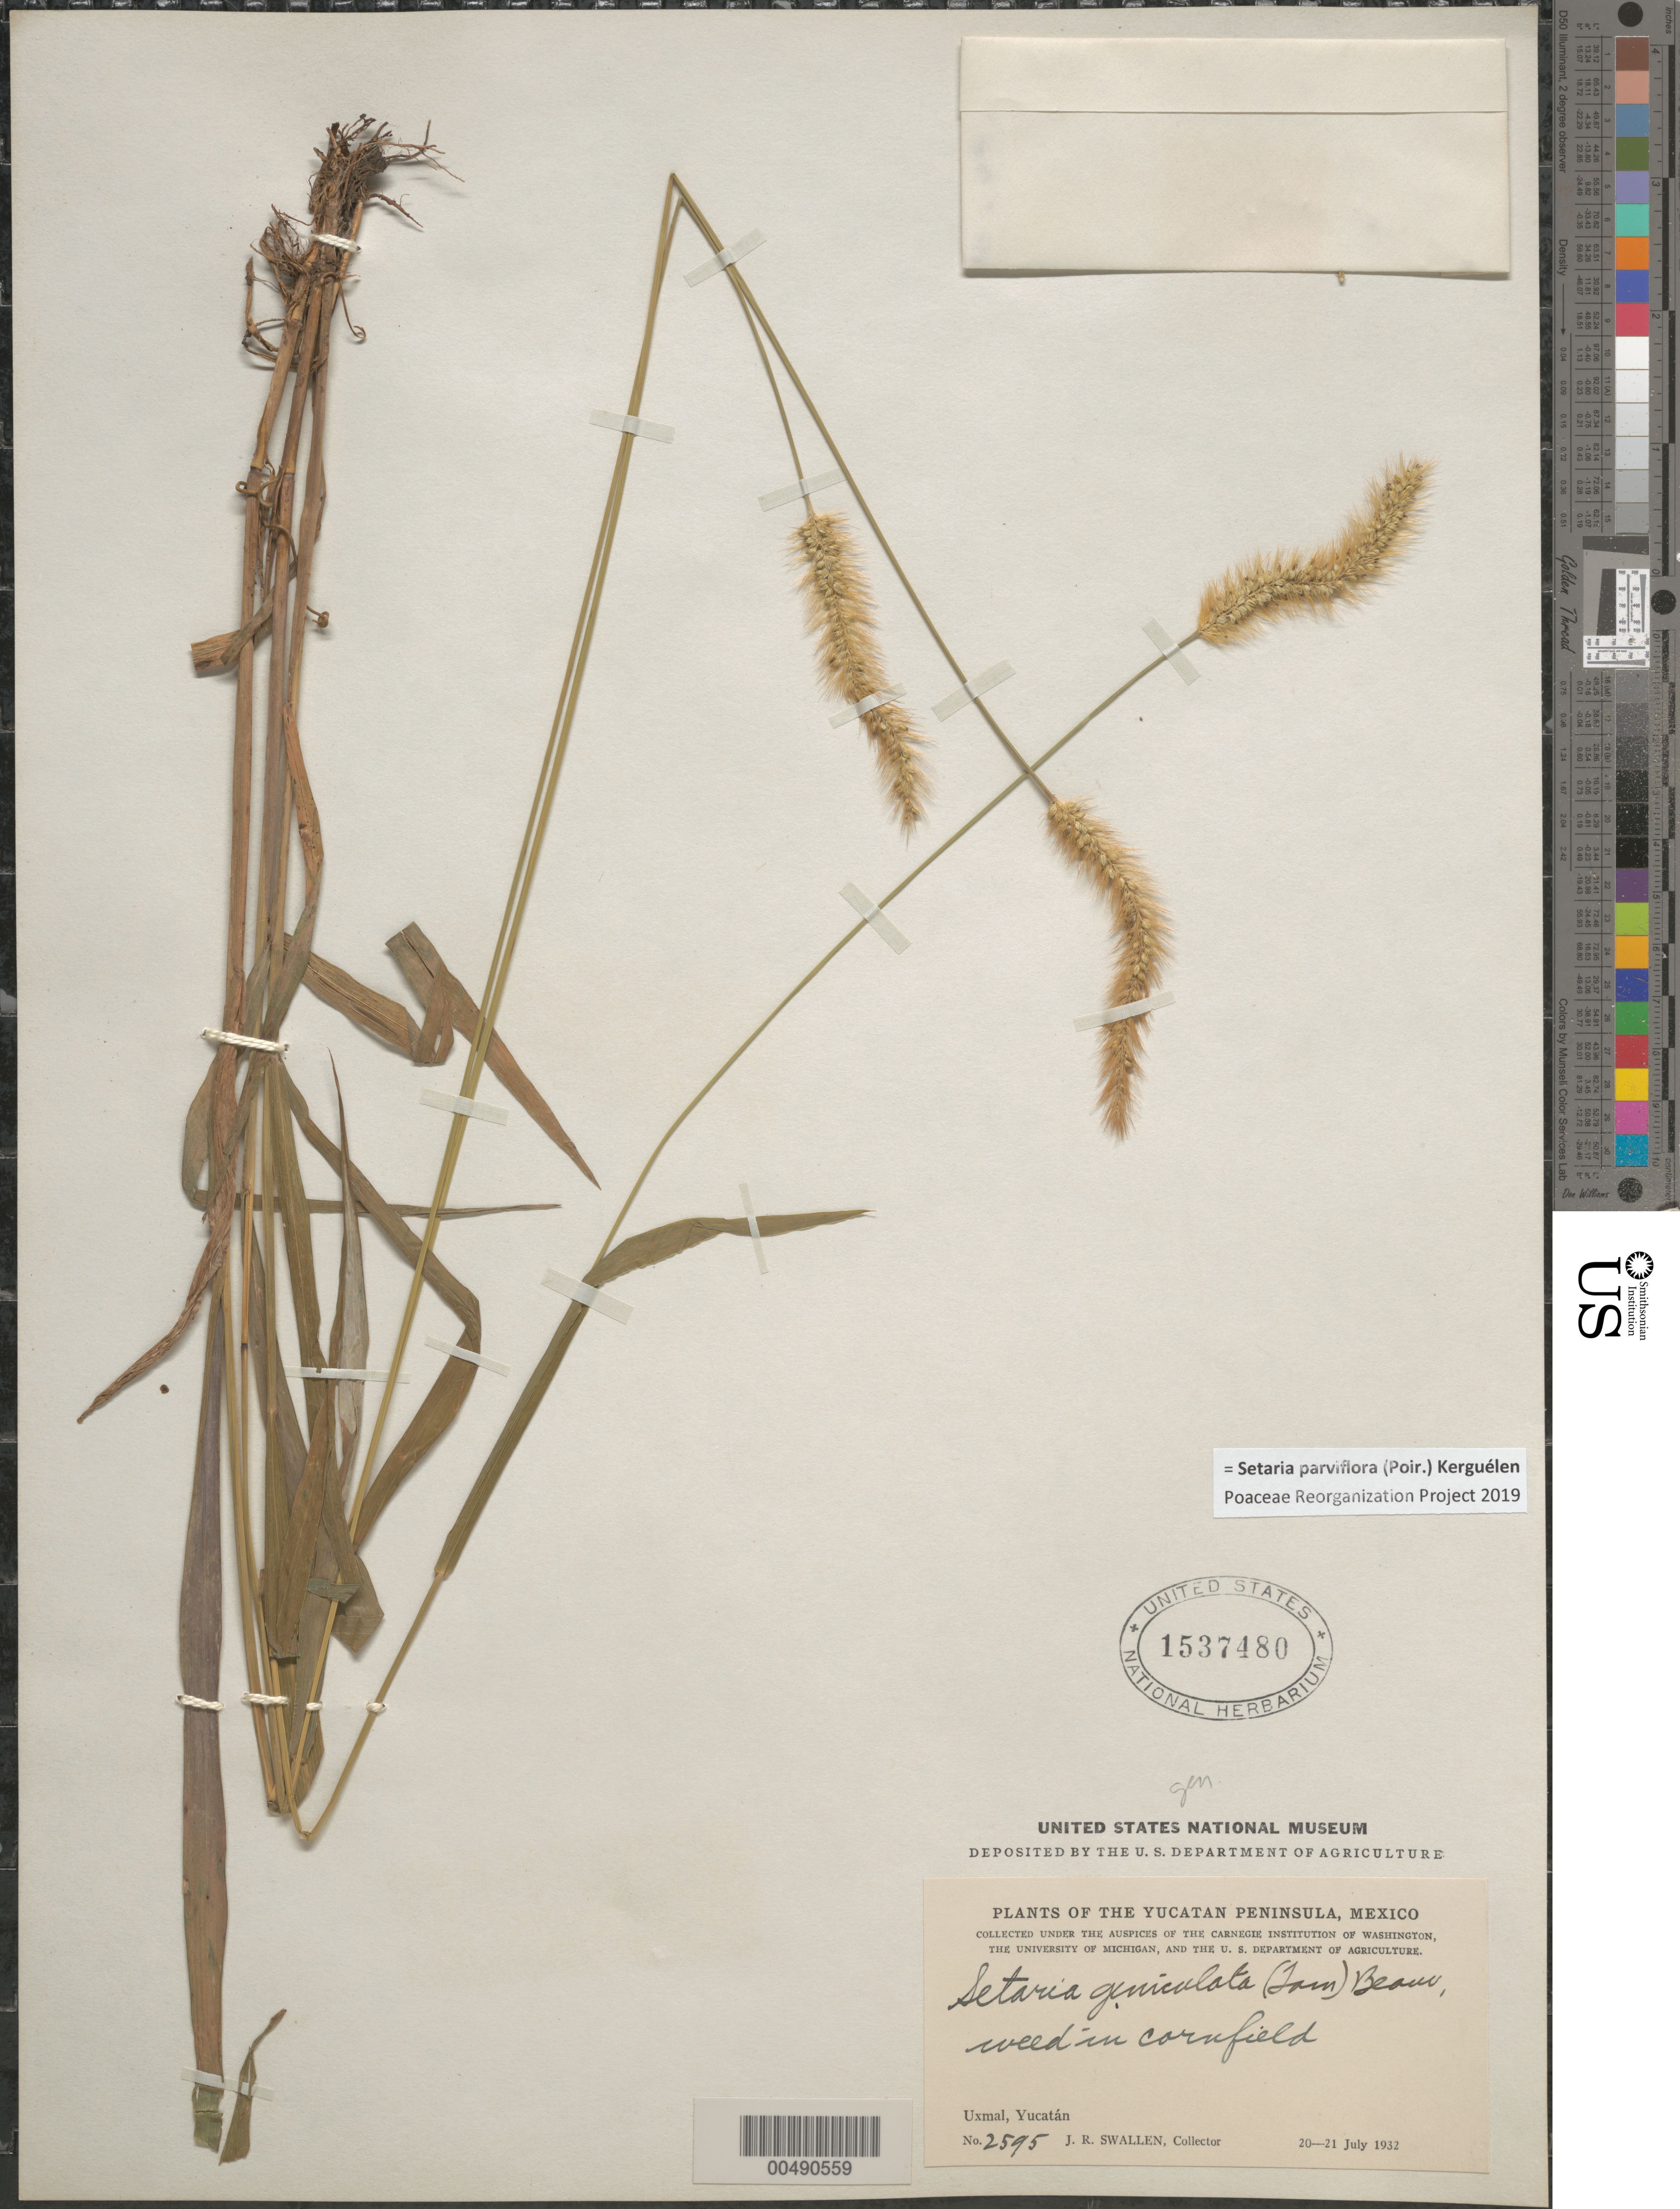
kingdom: Plantae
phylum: Tracheophyta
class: Liliopsida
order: Poales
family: Poaceae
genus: Setaria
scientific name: Setaria parviflora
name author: (Poir.) Kerguélen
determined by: Poaceae Reorganization Project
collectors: J. R. Swallen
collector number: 2595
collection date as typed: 20 Jul 1932 to 21 Jul 1932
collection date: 1932-07-20/1932-07-21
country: Mexico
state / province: Yucatan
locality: Uxmal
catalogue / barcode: US 1537480